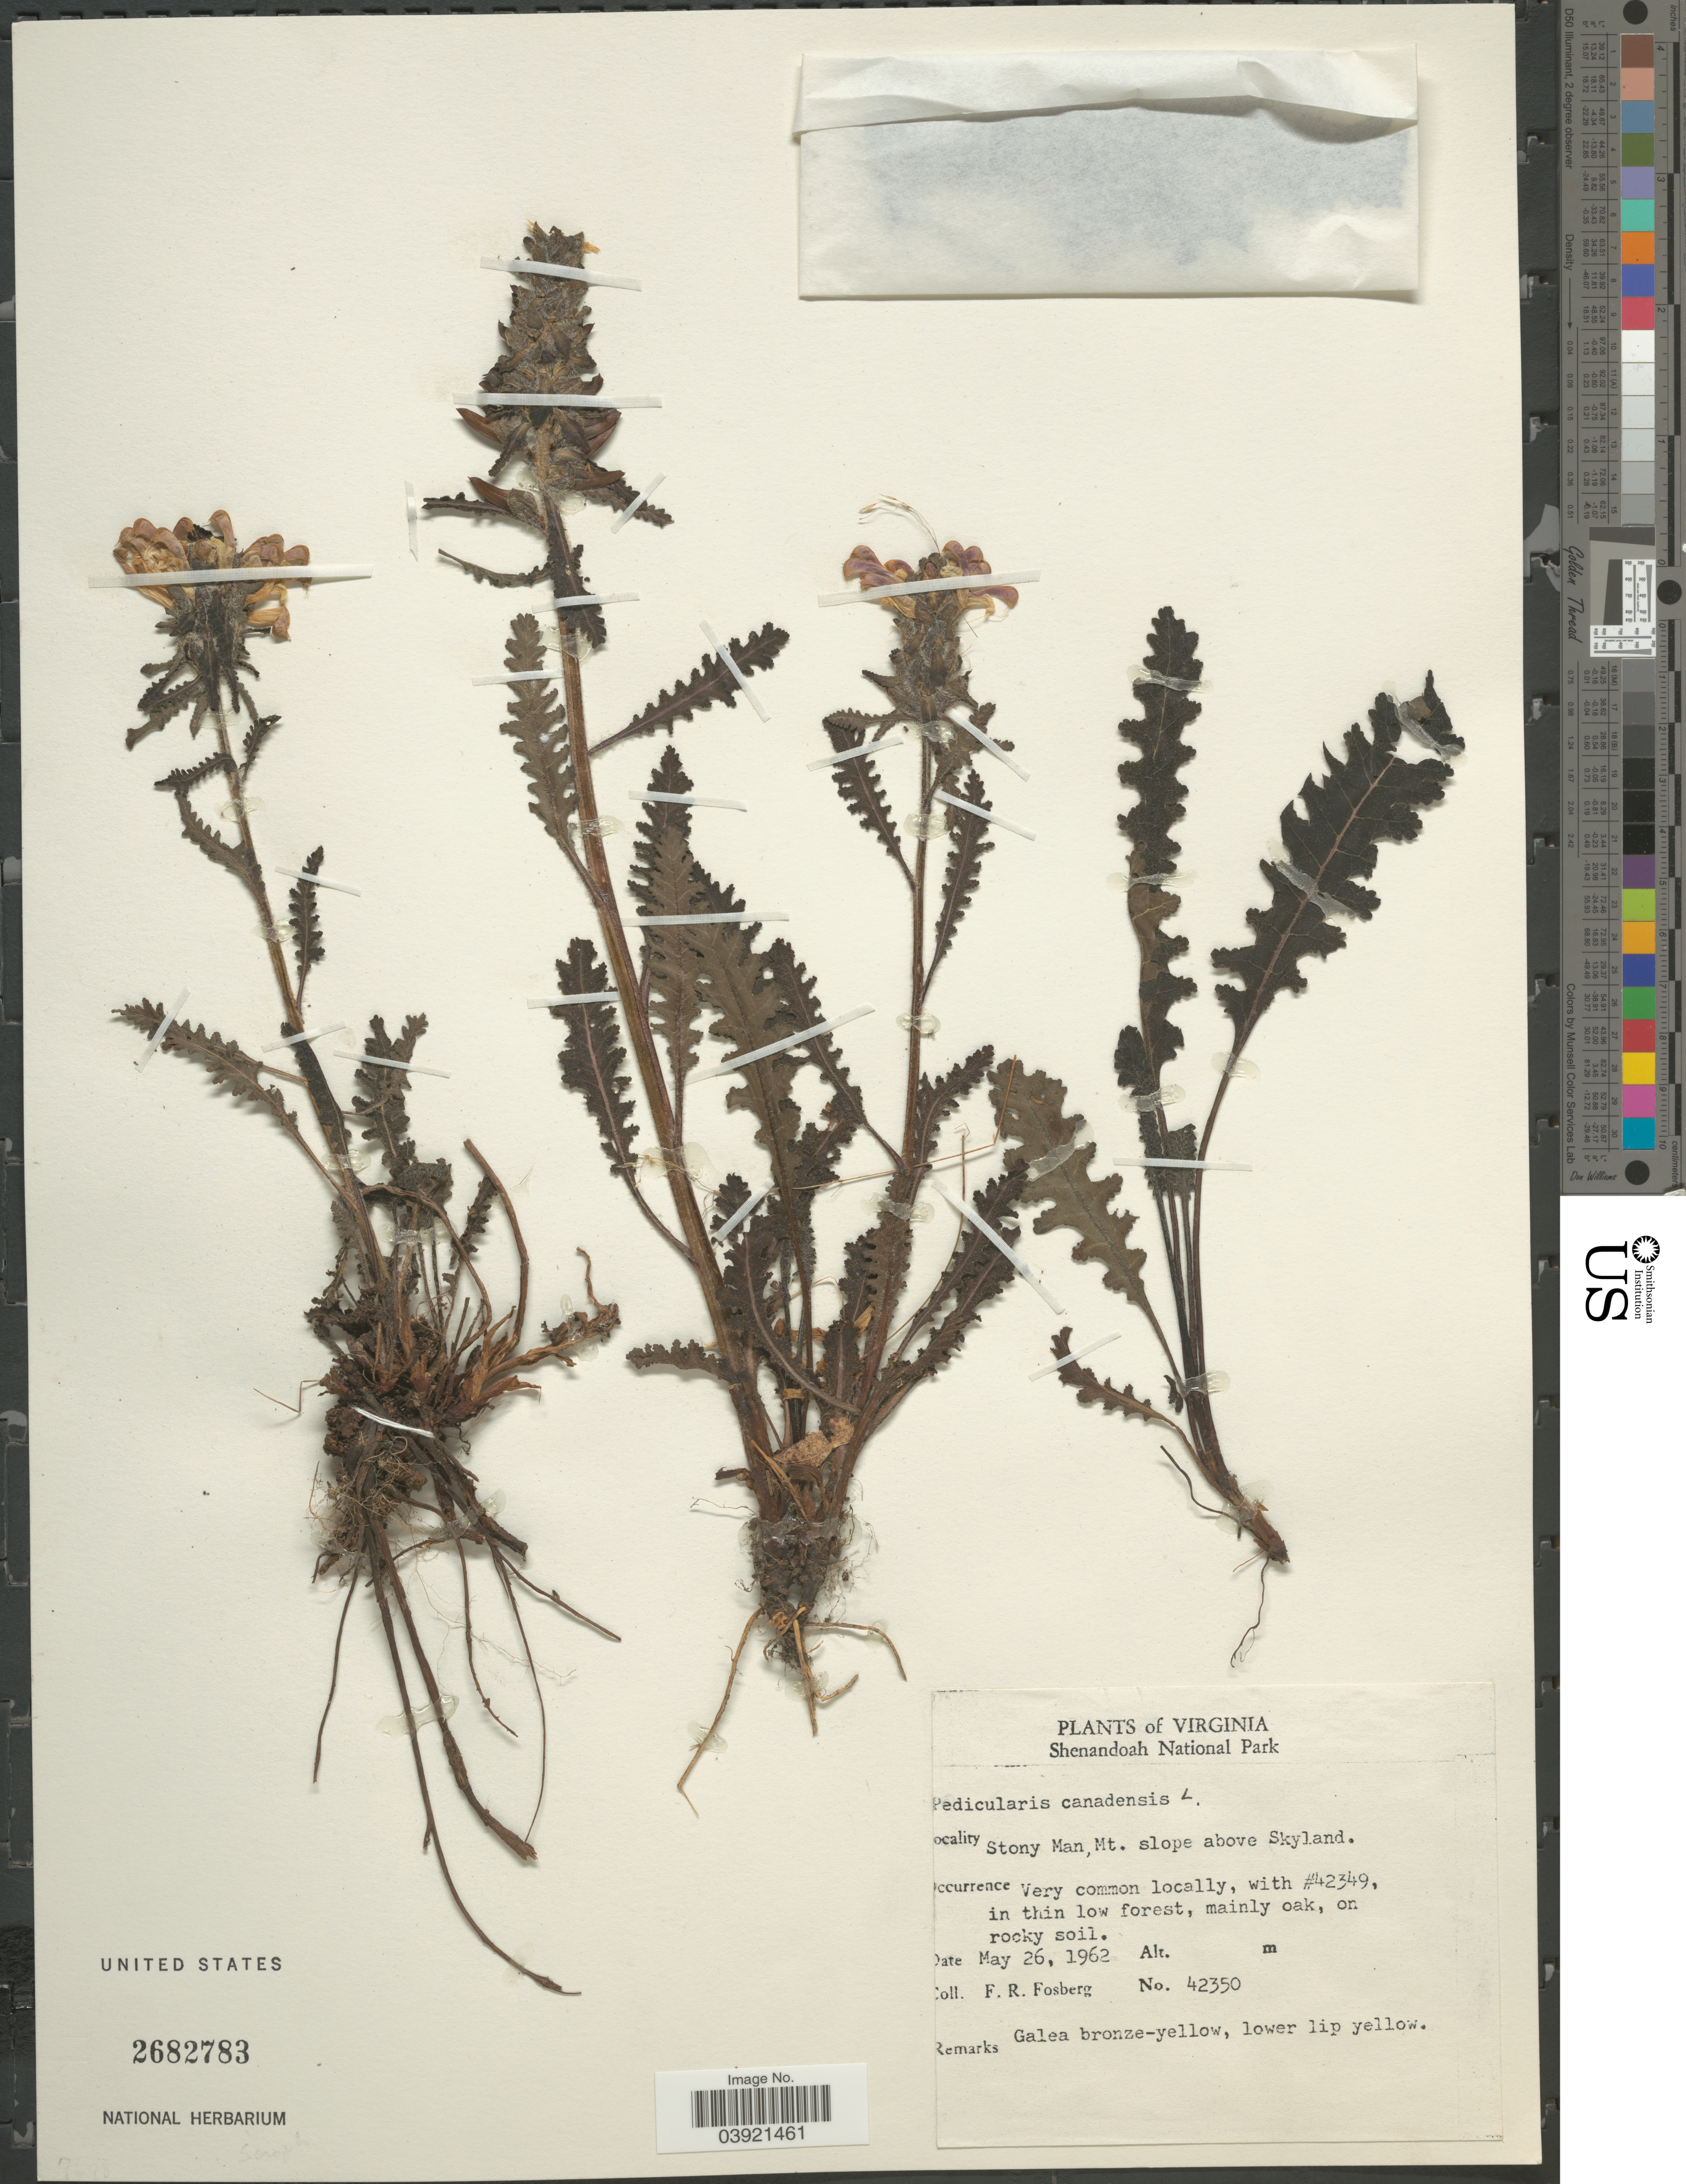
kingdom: Plantae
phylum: Tracheophyta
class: Magnoliopsida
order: Lamiales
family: Orobanchaceae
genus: Pedicularis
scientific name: Pedicularis canadensis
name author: L.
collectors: F. R. Fosberg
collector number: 42350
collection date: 1962-05-26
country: United States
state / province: Virginia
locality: Shenandoah National Park. Stony Man, Mt. slope above Skyland.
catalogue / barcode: US 2682783